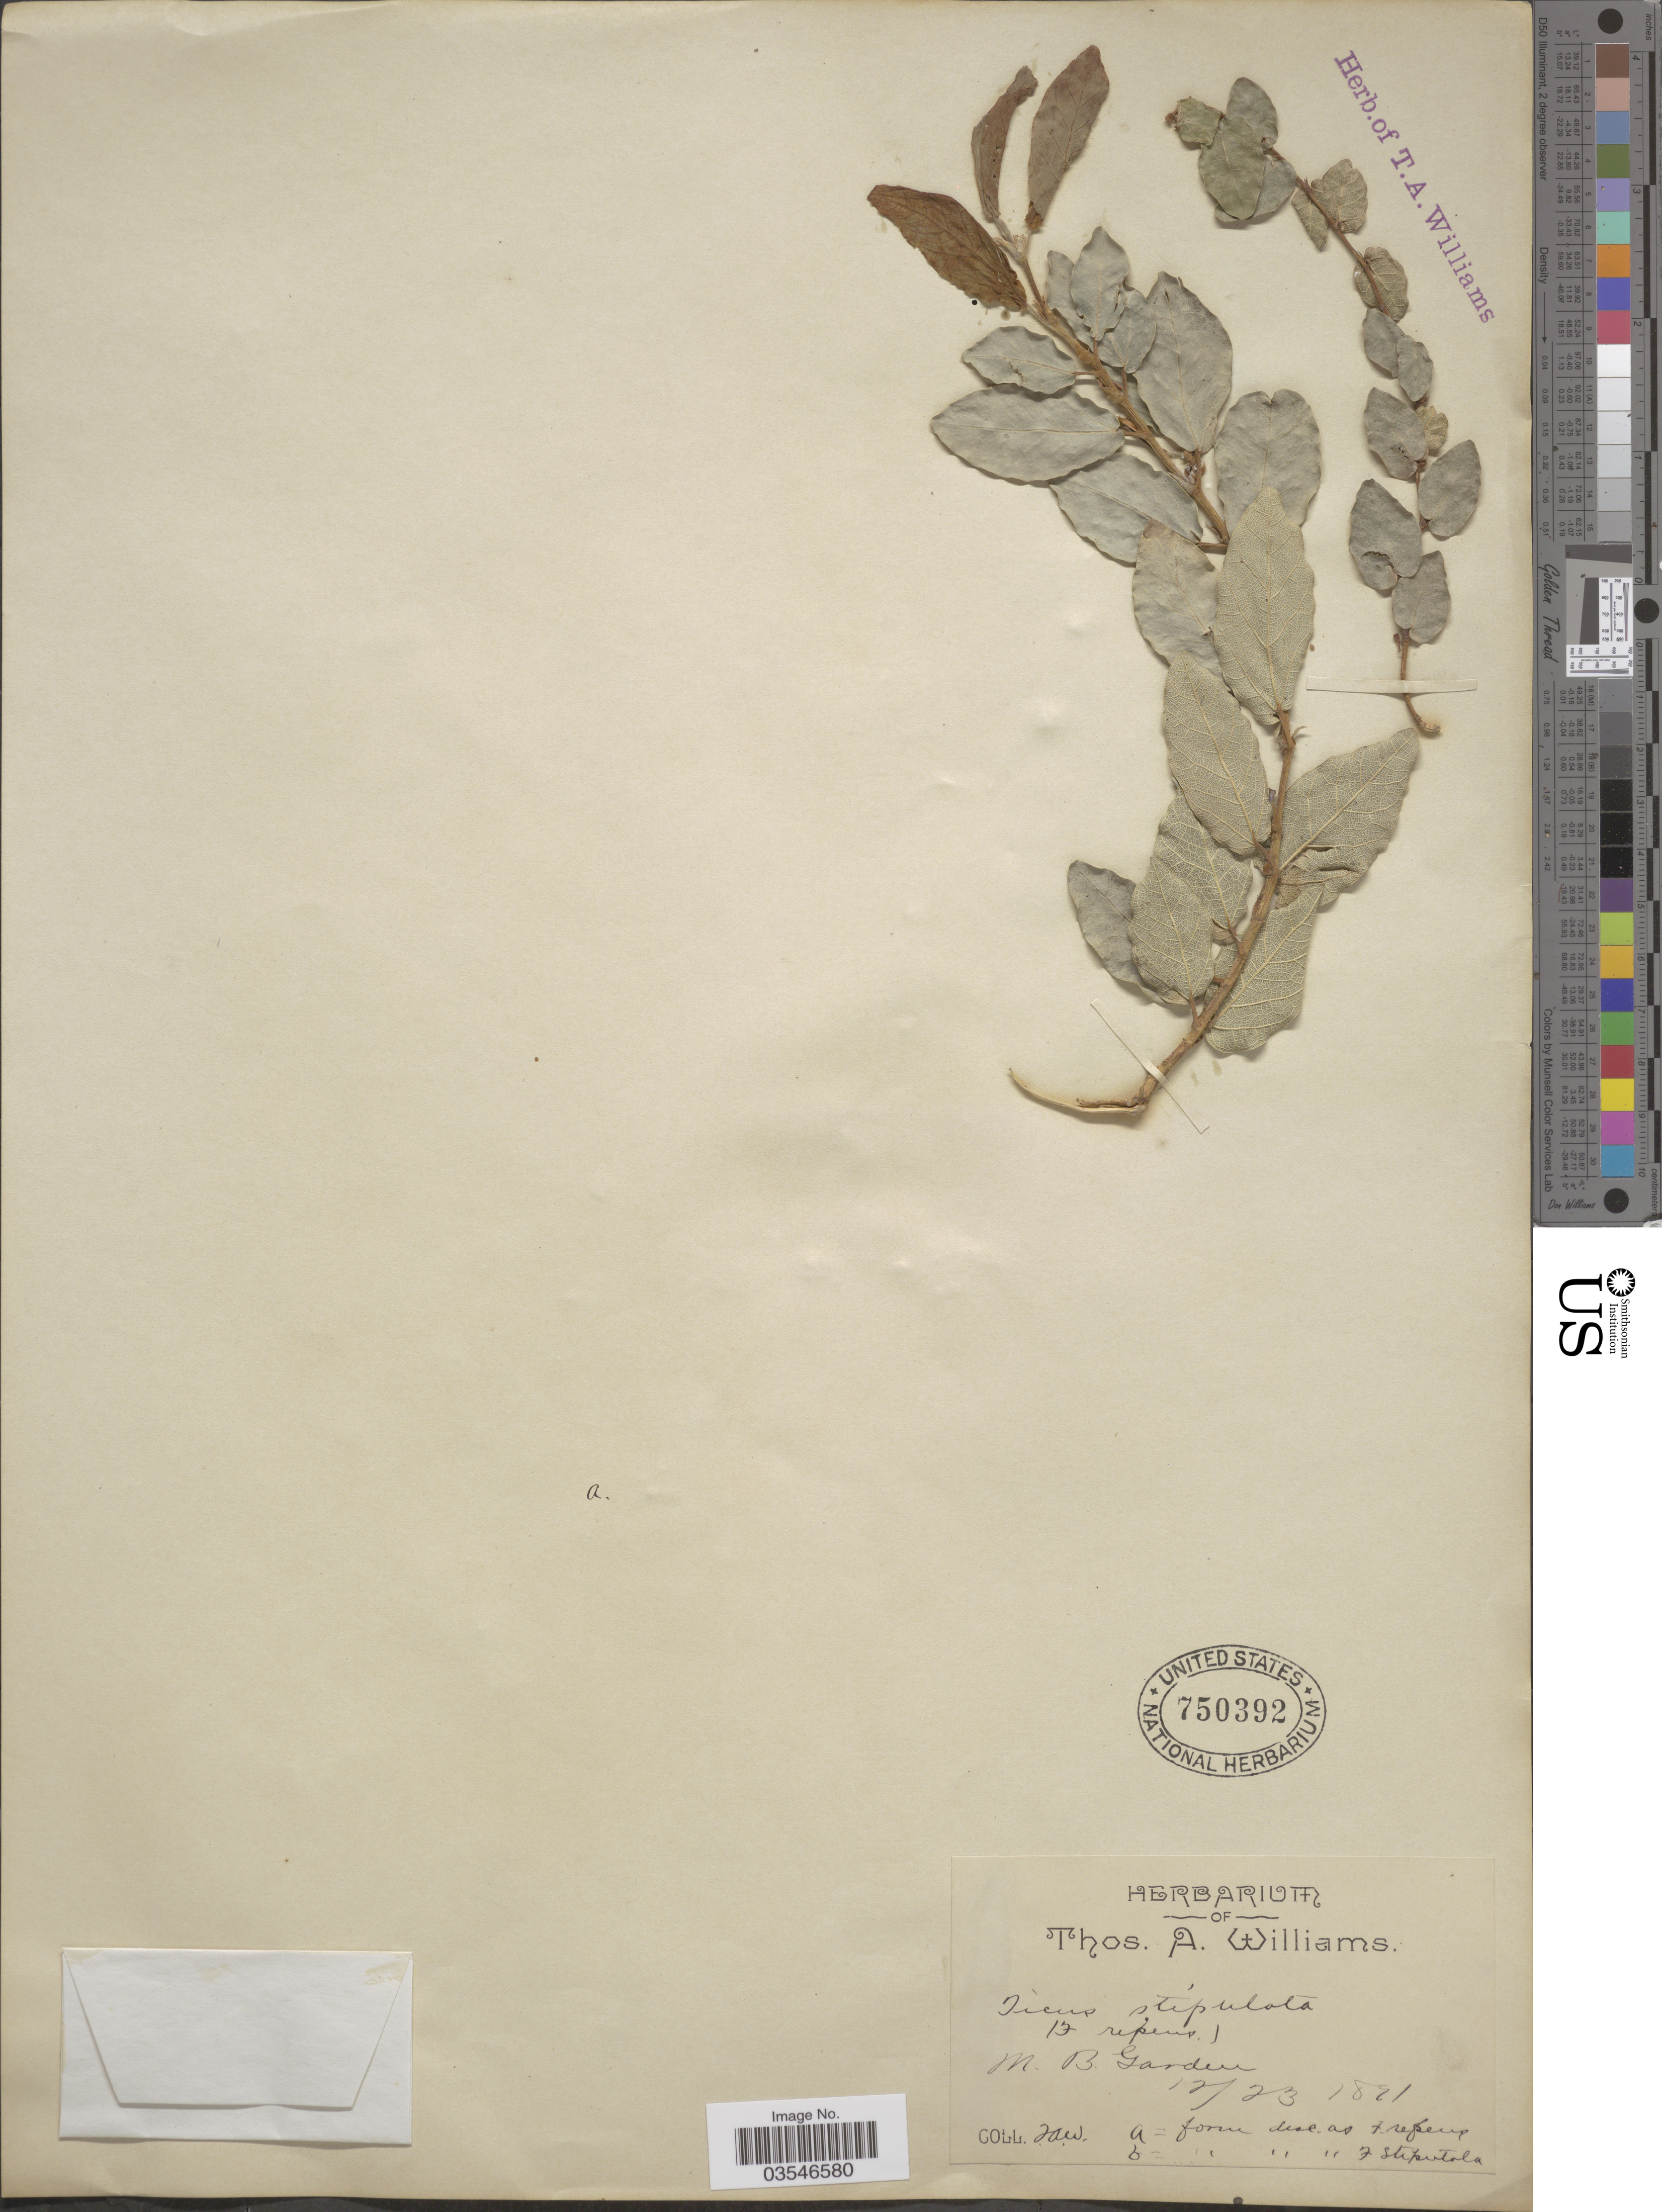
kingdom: Plantae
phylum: Tracheophyta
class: Magnoliopsida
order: Rosales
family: Moraceae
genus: Ficus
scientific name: Ficus stipulata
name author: Thunb.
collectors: T. A. Williams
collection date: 1891-12-23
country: United States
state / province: Missouri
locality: M. B. Garden.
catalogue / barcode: US 750392